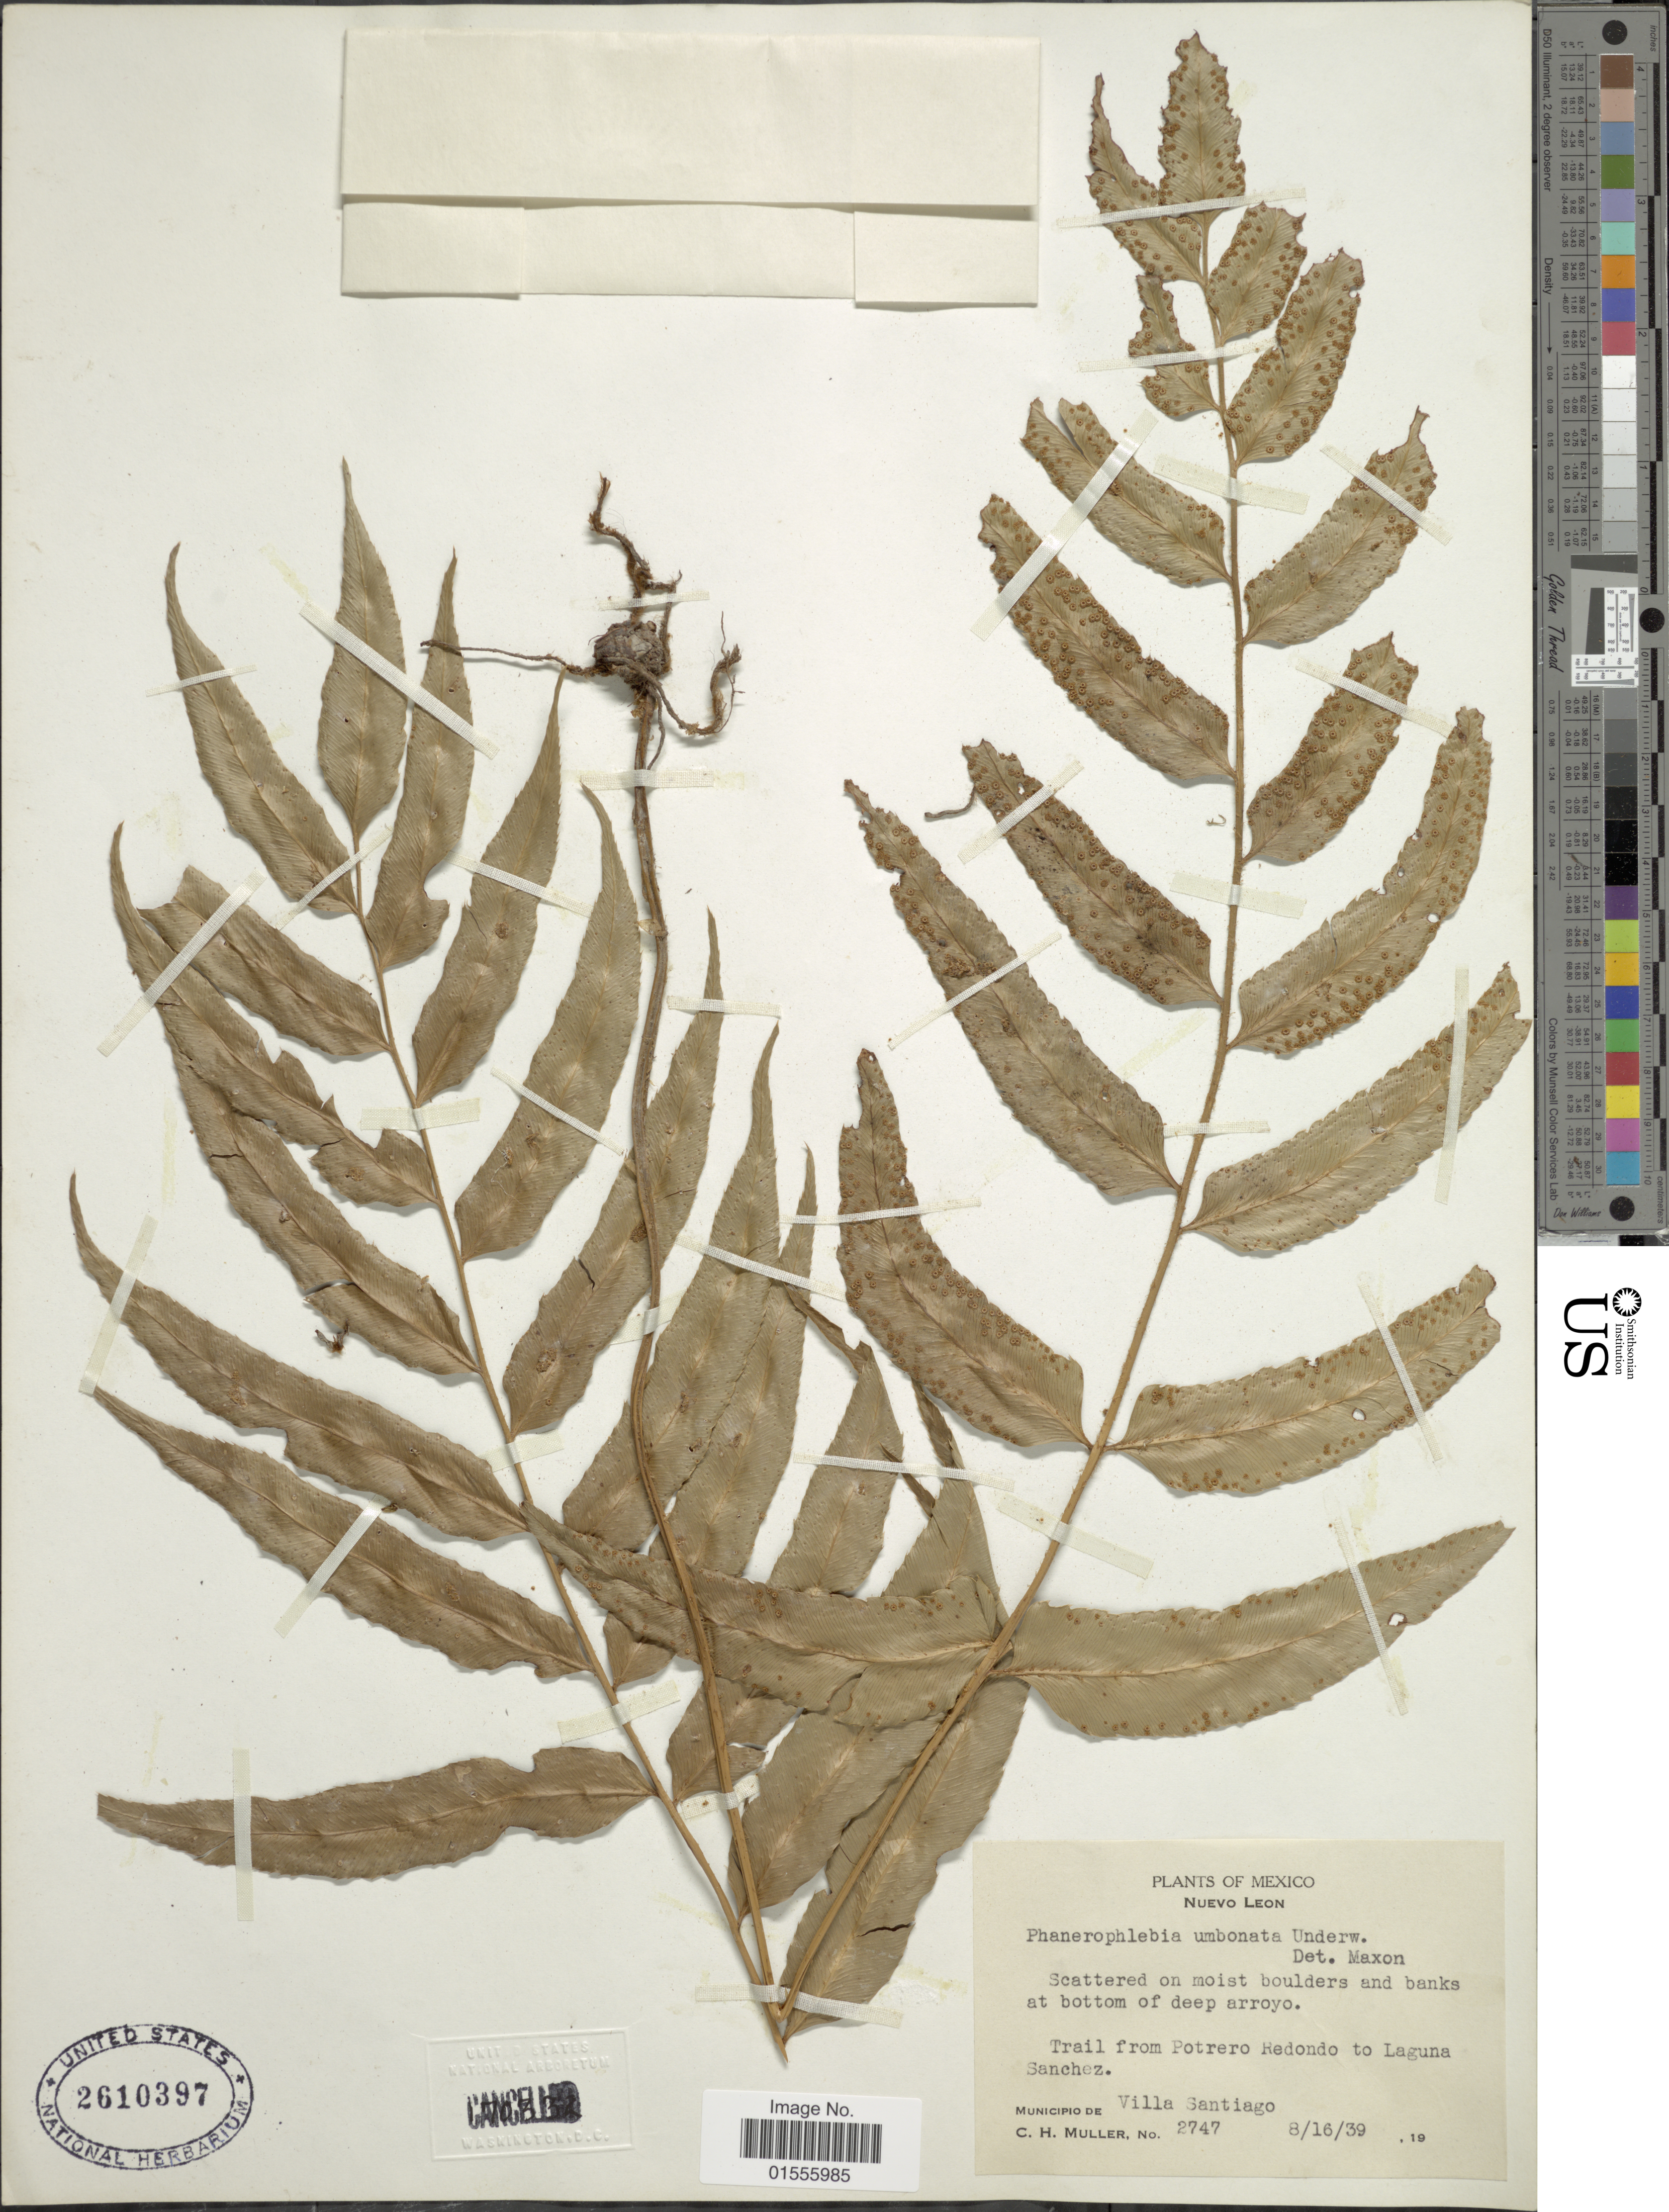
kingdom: Plantae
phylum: Tracheophyta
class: Polypodiopsida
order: Polypodiales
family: Dryopteridaceae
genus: Phanerophlebia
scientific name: Phanerophlebia umbonata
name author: Underw.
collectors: C. H. Müller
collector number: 2747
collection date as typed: Transcribed d/m/y: 16/8/39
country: Mexico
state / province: Nuevo León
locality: Trail from Potrero Redondo to Laguna Sanchez, Municpio de Villa Santiago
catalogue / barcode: US 2610397